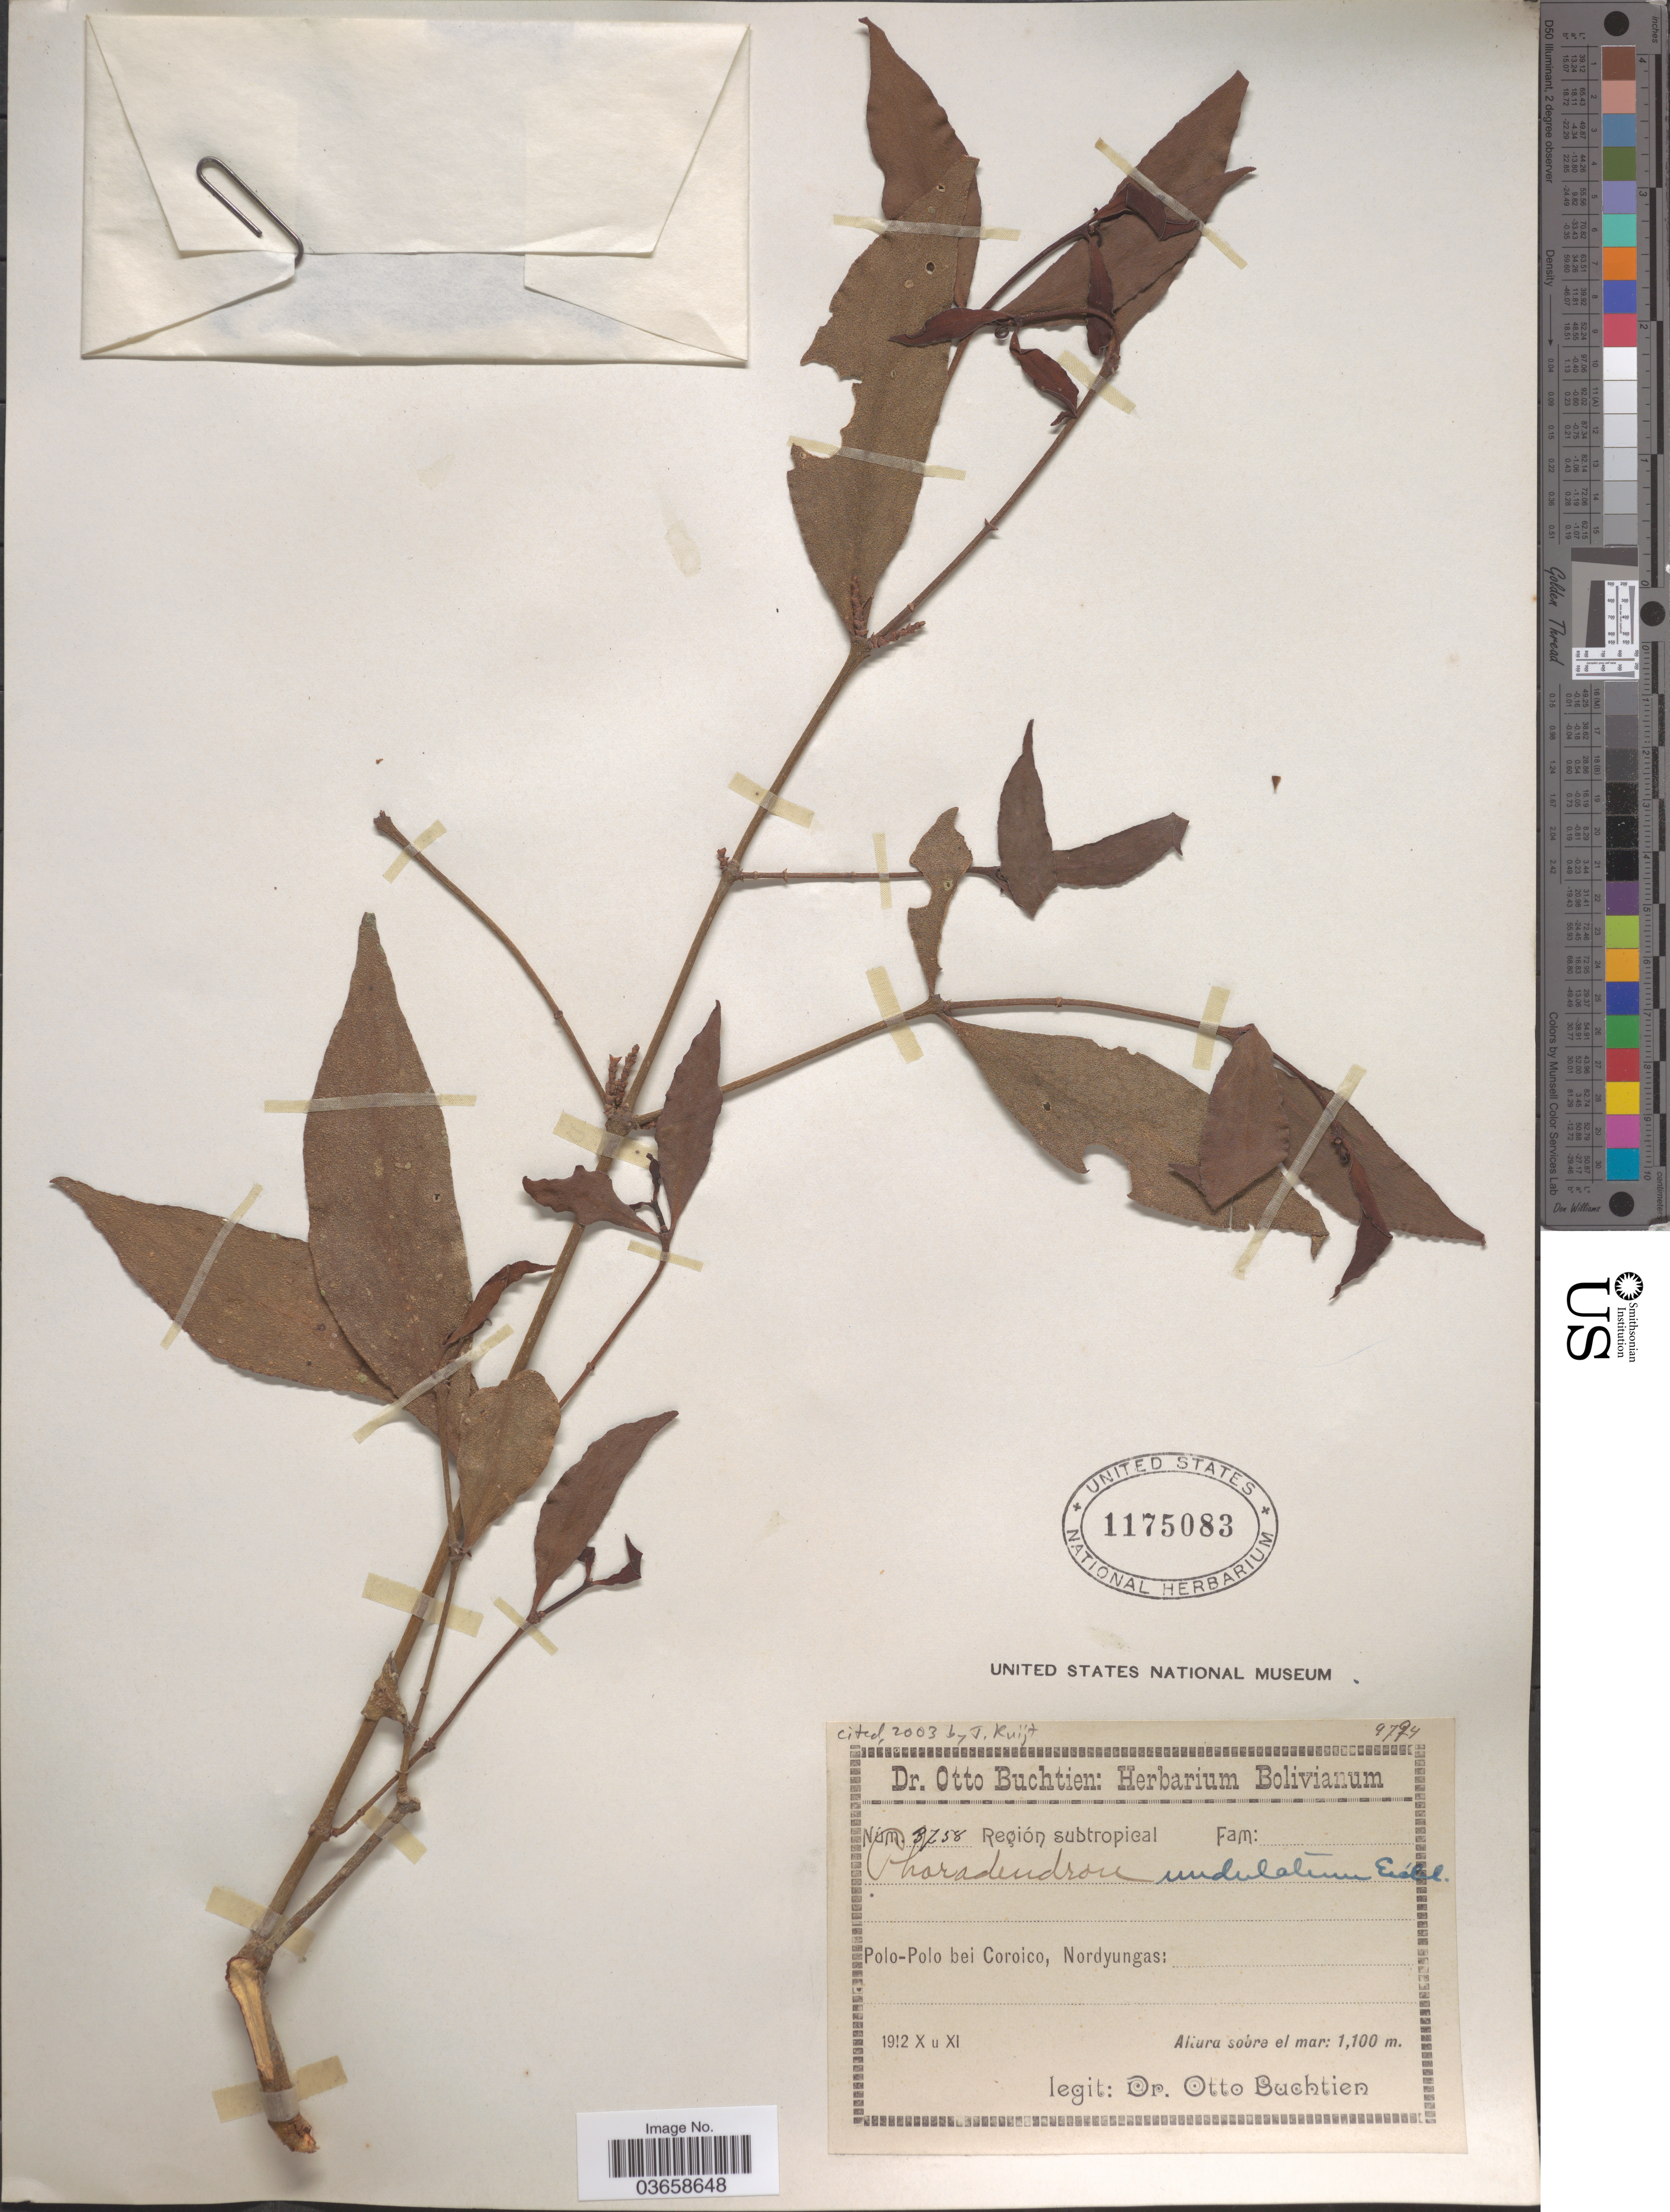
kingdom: Plantae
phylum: Tracheophyta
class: Magnoliopsida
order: Santalales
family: Viscaceae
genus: Phoradendron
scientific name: Phoradendron undulatum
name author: (Pohl ex DC.) Eichler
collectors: O. Buchtien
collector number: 3758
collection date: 1912-10/1912-11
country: Bolivia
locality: Polo-Polo bei Coroico, Nordyungas.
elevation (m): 1100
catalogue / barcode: US 1175083